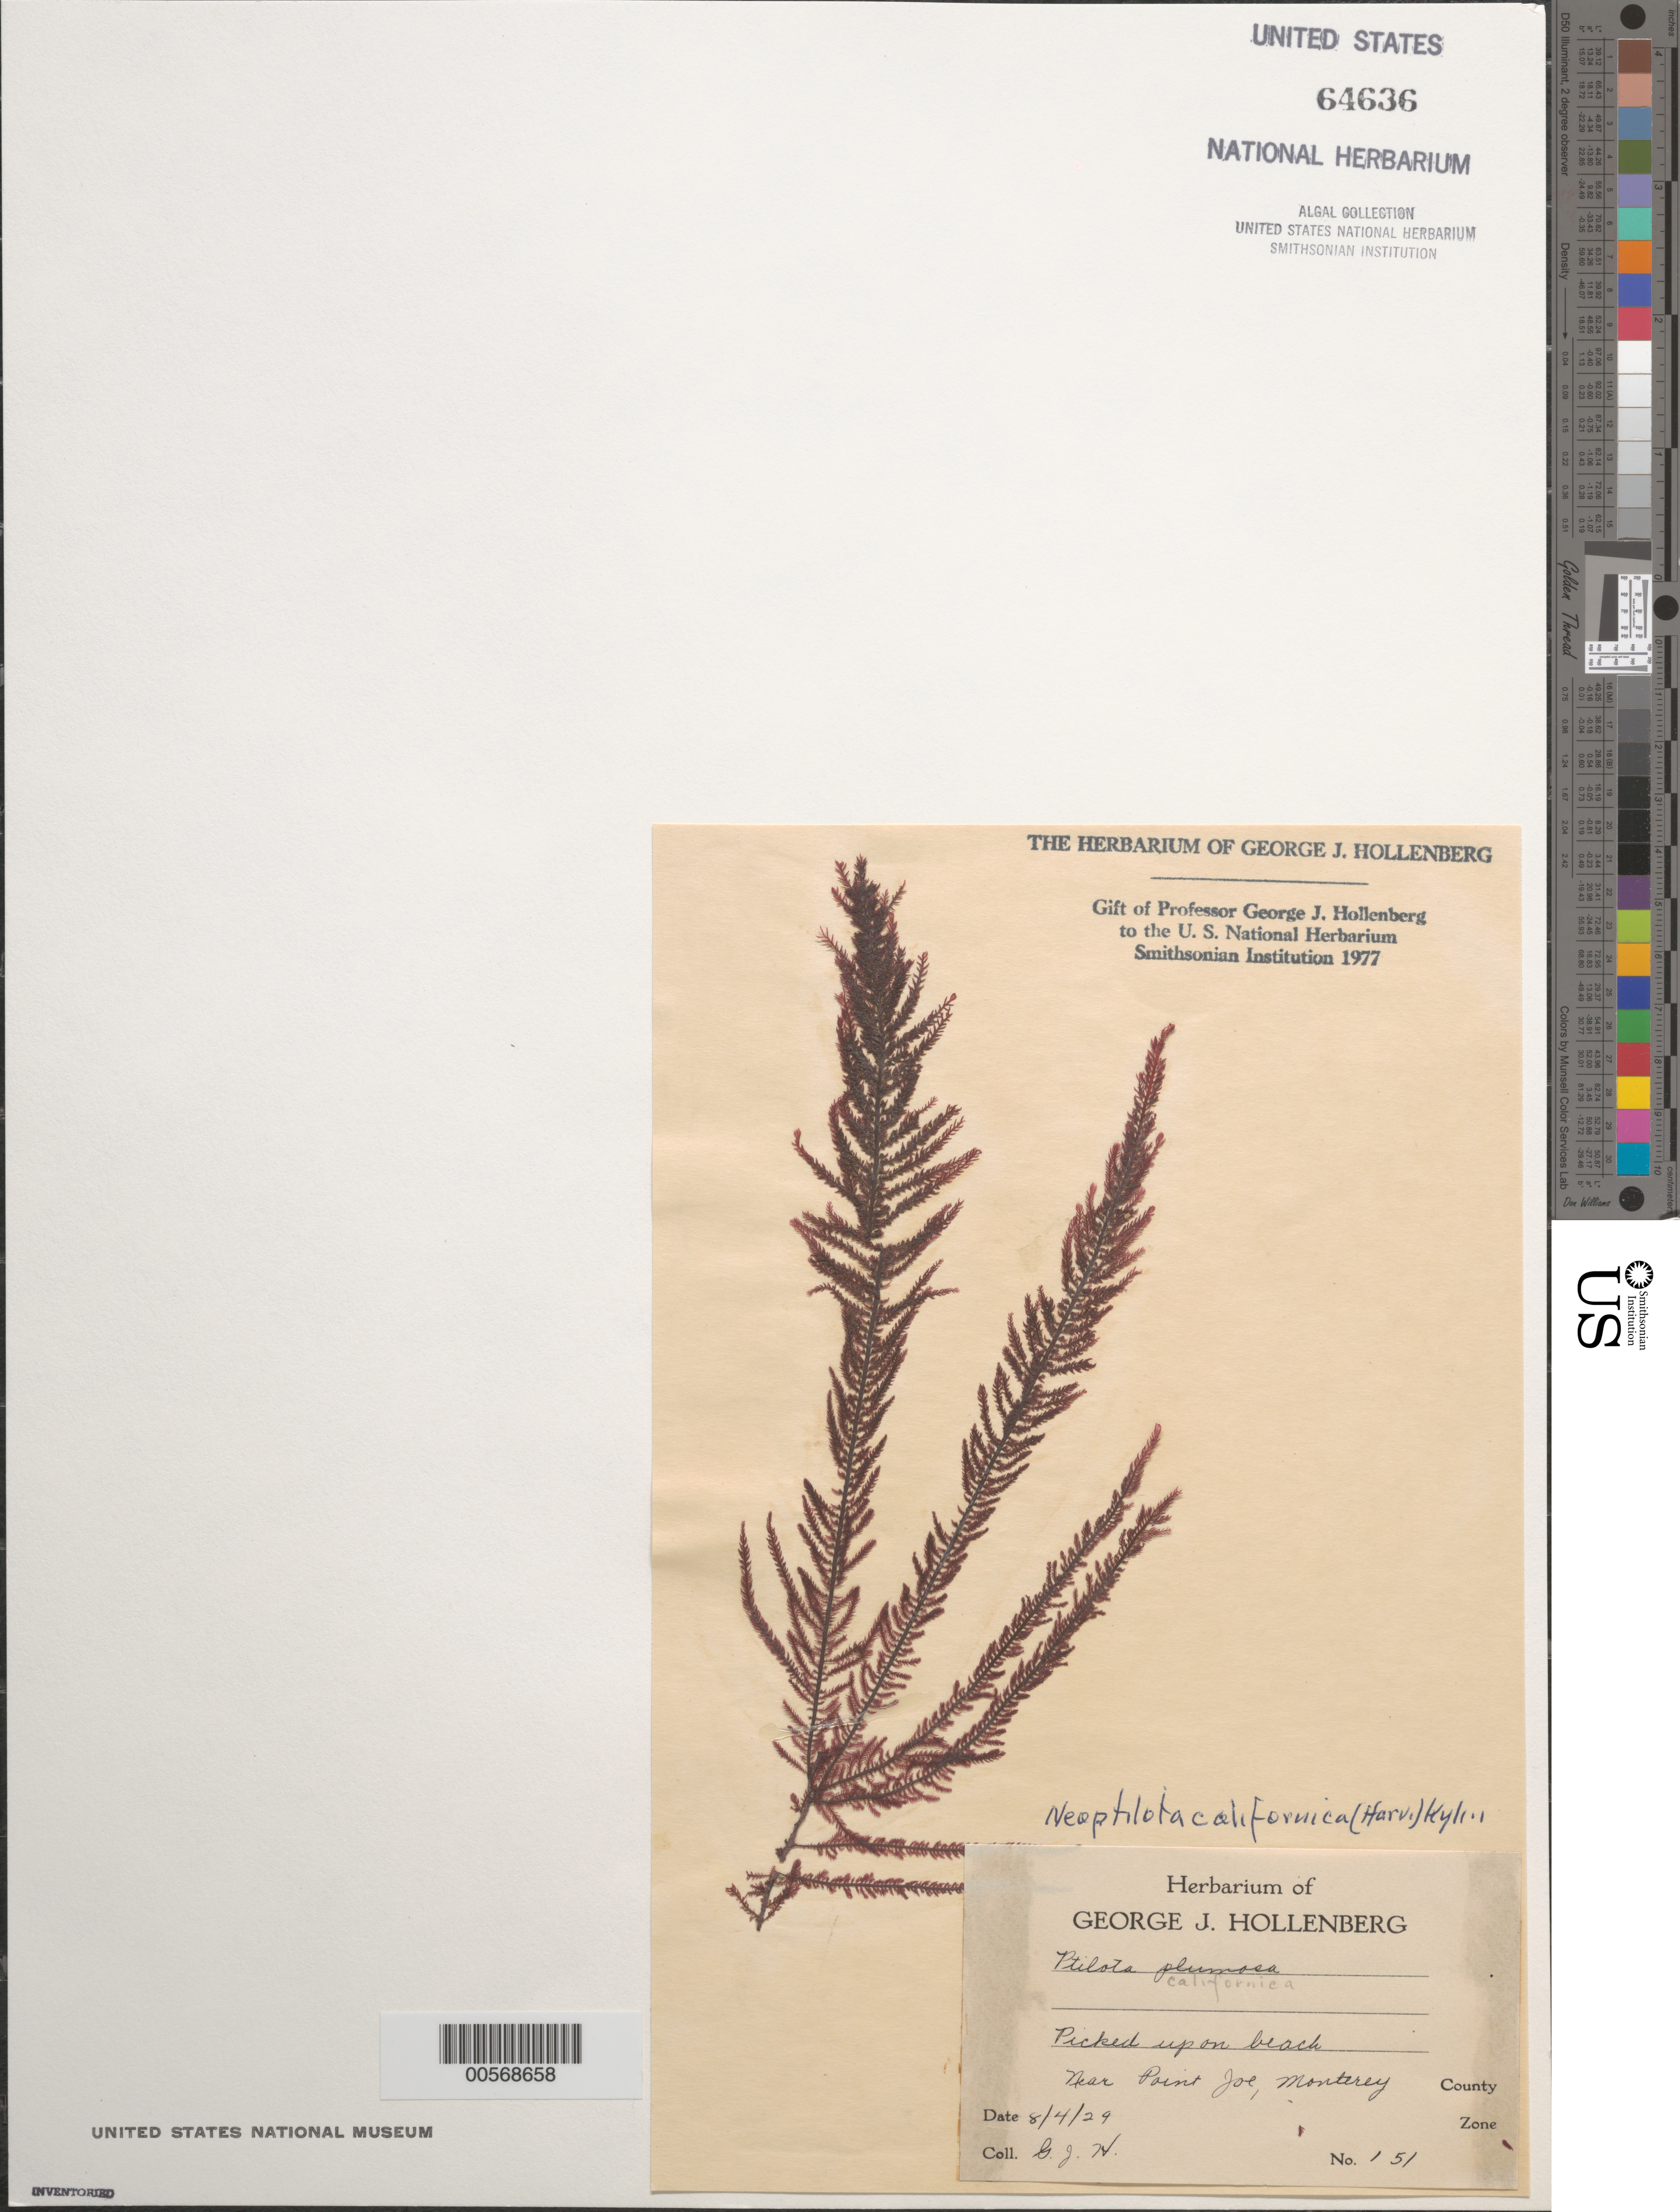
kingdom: Plantae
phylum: Rhodophyta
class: Florideophyceae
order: Ceramiales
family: Wrangeliaceae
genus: Ptilota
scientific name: Ptilota densa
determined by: Algae name updating Project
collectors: G. Hollenberg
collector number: GJH 151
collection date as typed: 04 Aug 1929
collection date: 1929-08-04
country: United States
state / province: California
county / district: Monterey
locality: Near Point Joe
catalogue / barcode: US 64636